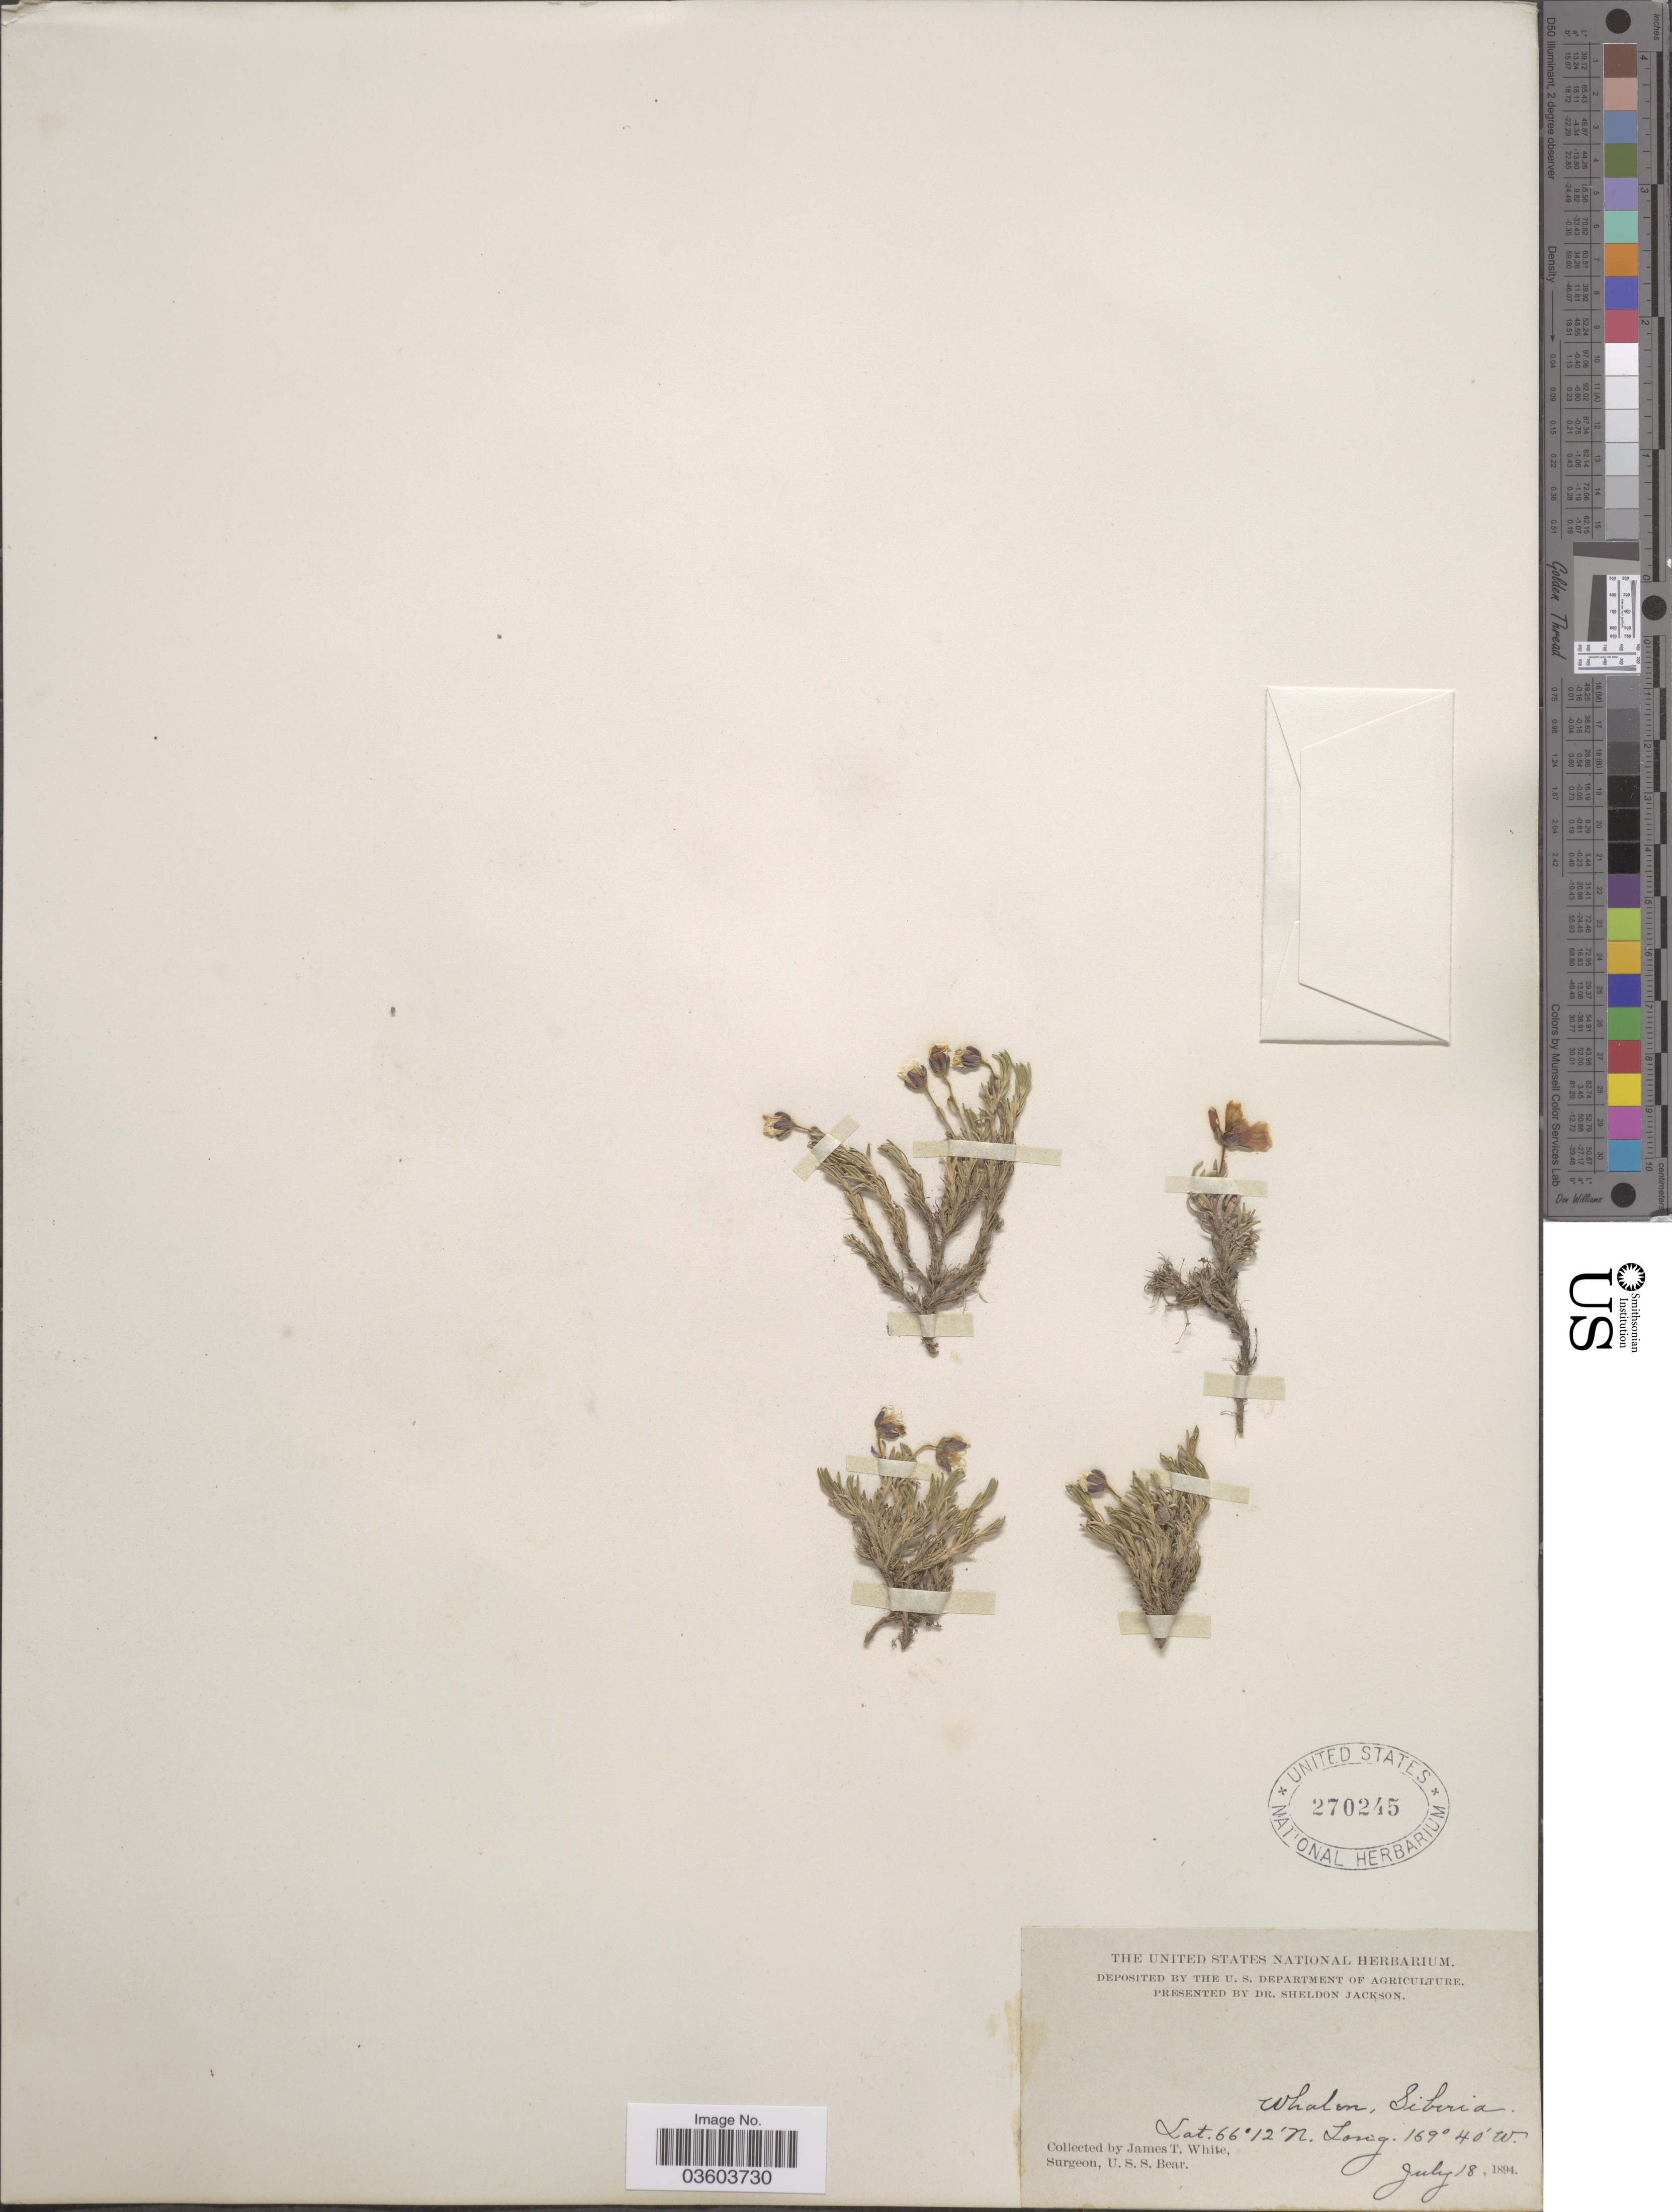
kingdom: Plantae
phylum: Tracheophyta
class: Magnoliopsida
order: Caryophyllales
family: Caryophyllaceae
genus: Cerastium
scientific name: Cerastium sp.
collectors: J. T. White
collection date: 1894-07-18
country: Russian Federation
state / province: Chukotka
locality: Whalen, Siberia.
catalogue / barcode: US 270245